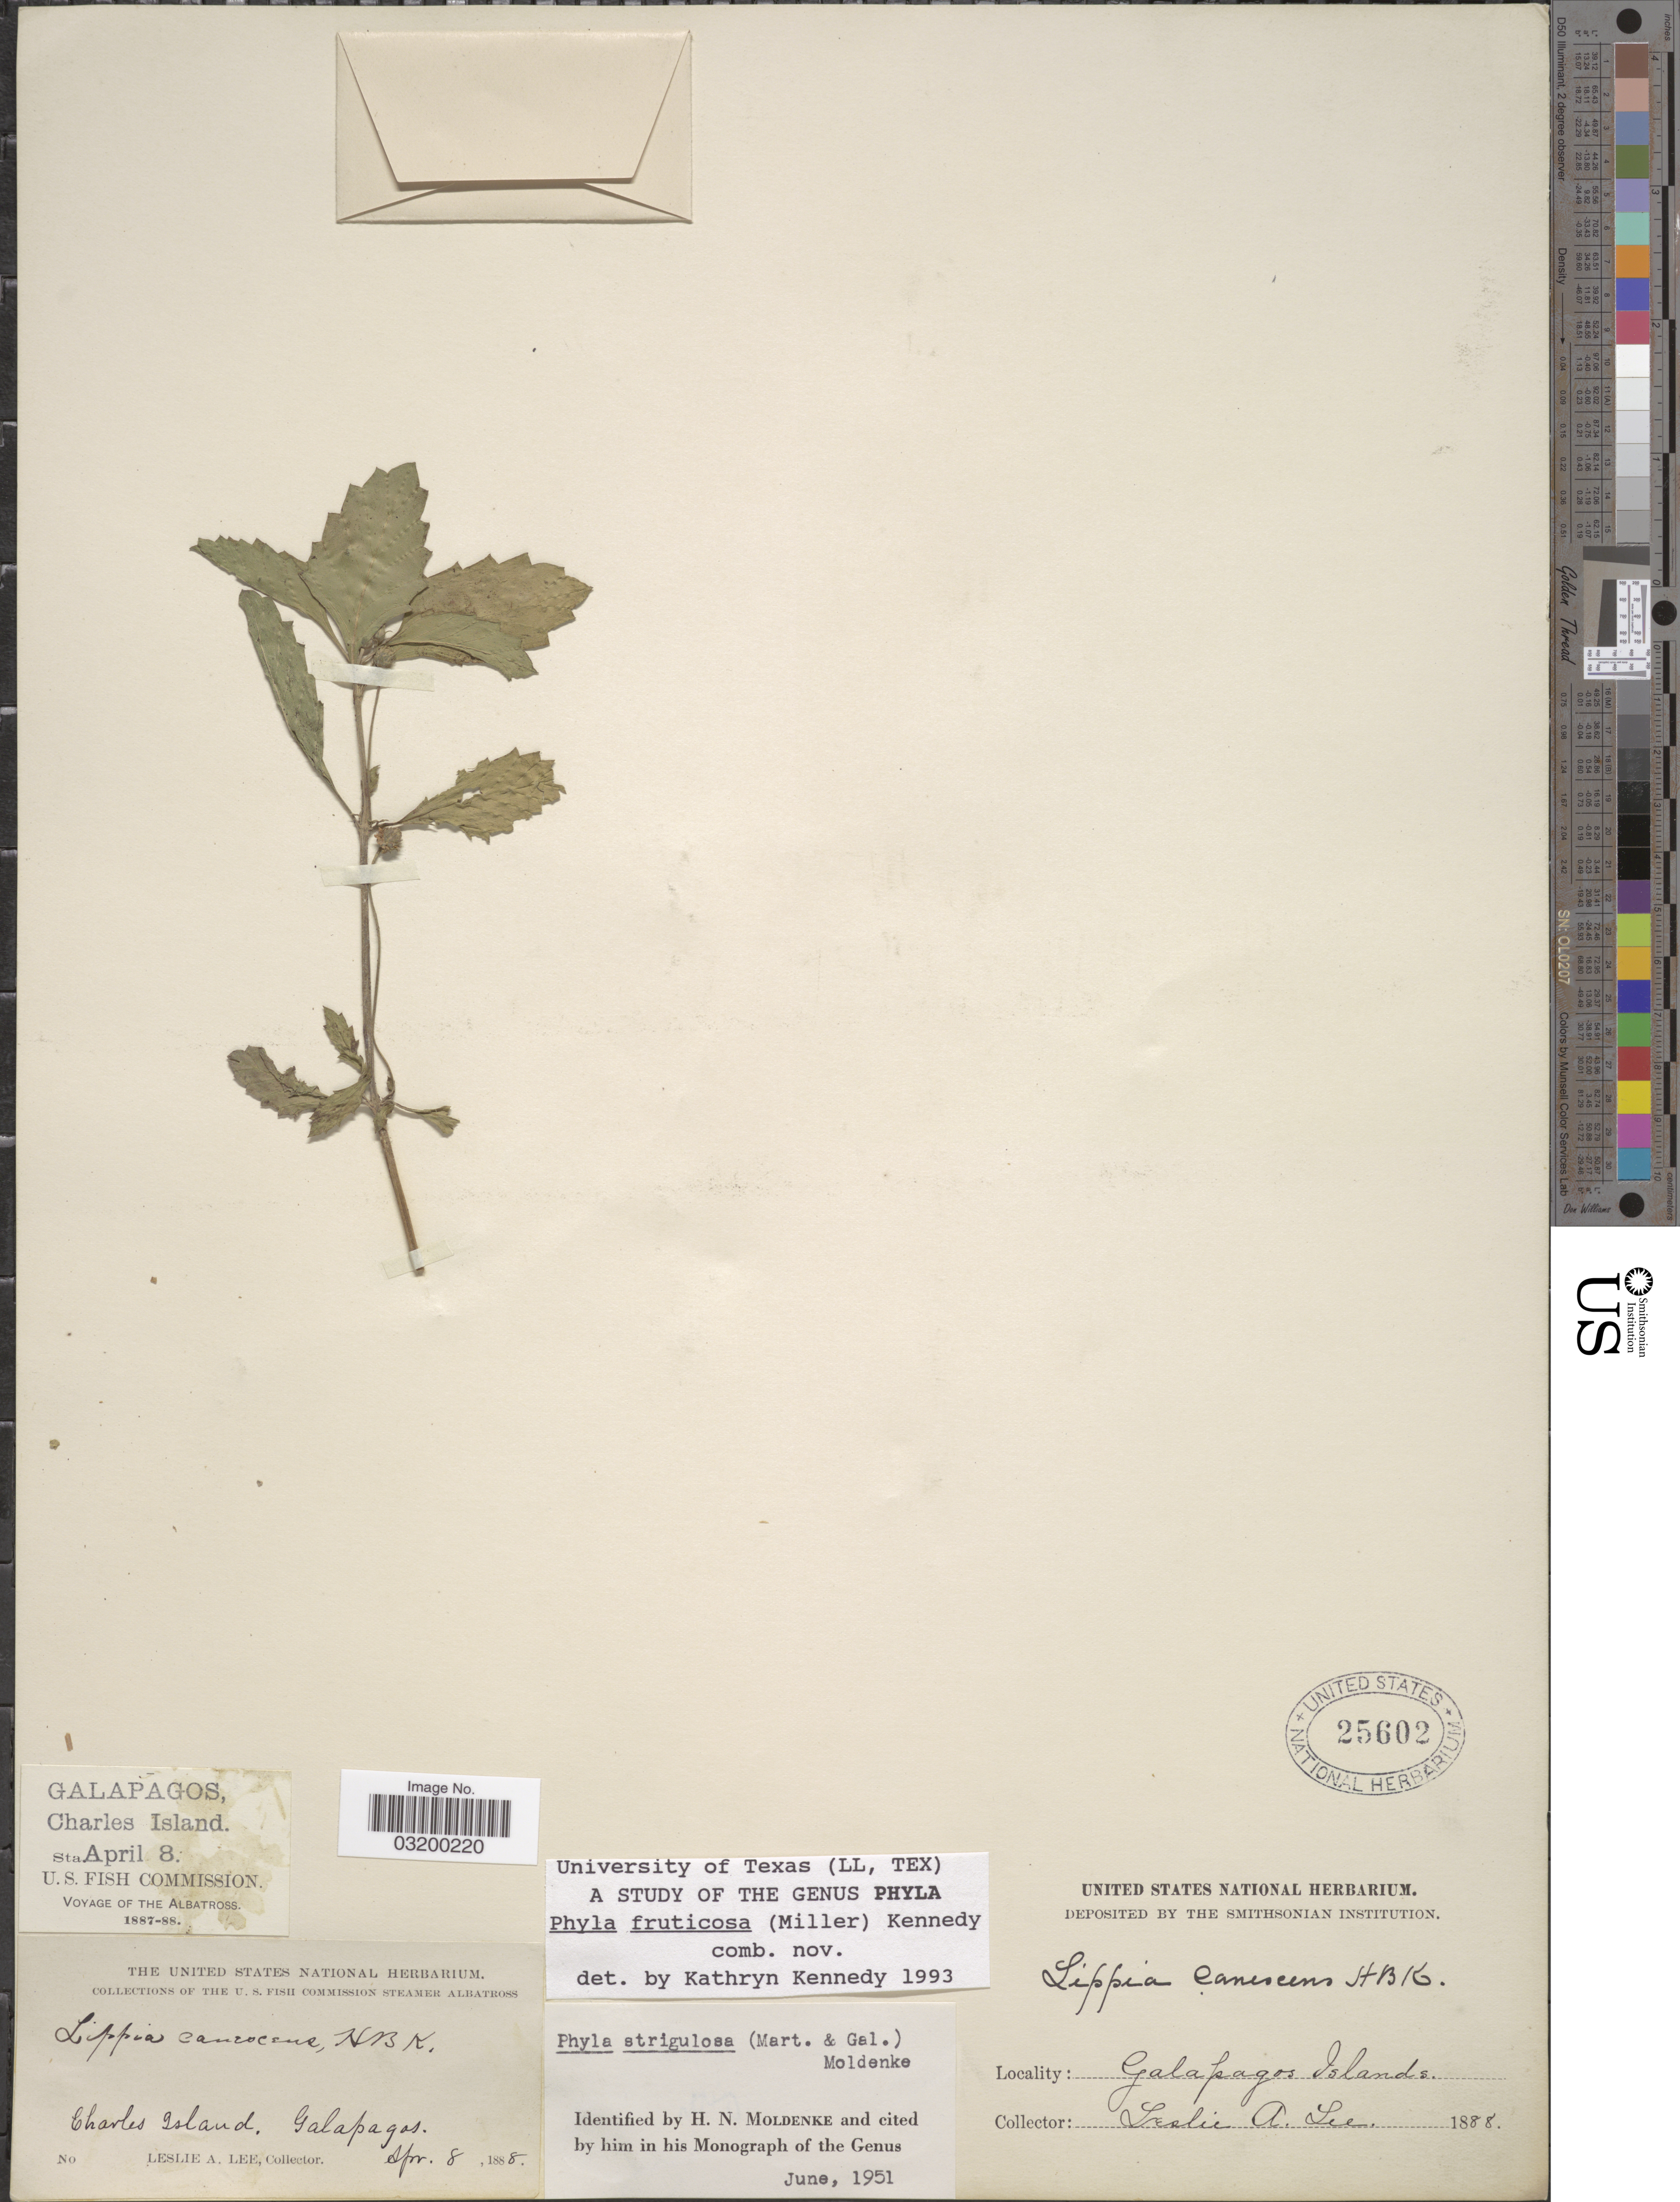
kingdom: Plantae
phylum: Tracheophyta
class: Magnoliopsida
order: Lamiales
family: Verbenaceae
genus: Phyla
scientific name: Phyla fruticosa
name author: (Mill.) K. Kenn. ex Wunderlin & B.F. Hansen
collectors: L. Lee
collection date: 1888-04-08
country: Ecuador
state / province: Colón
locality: Charles Island, Galapagos.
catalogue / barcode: US 25602